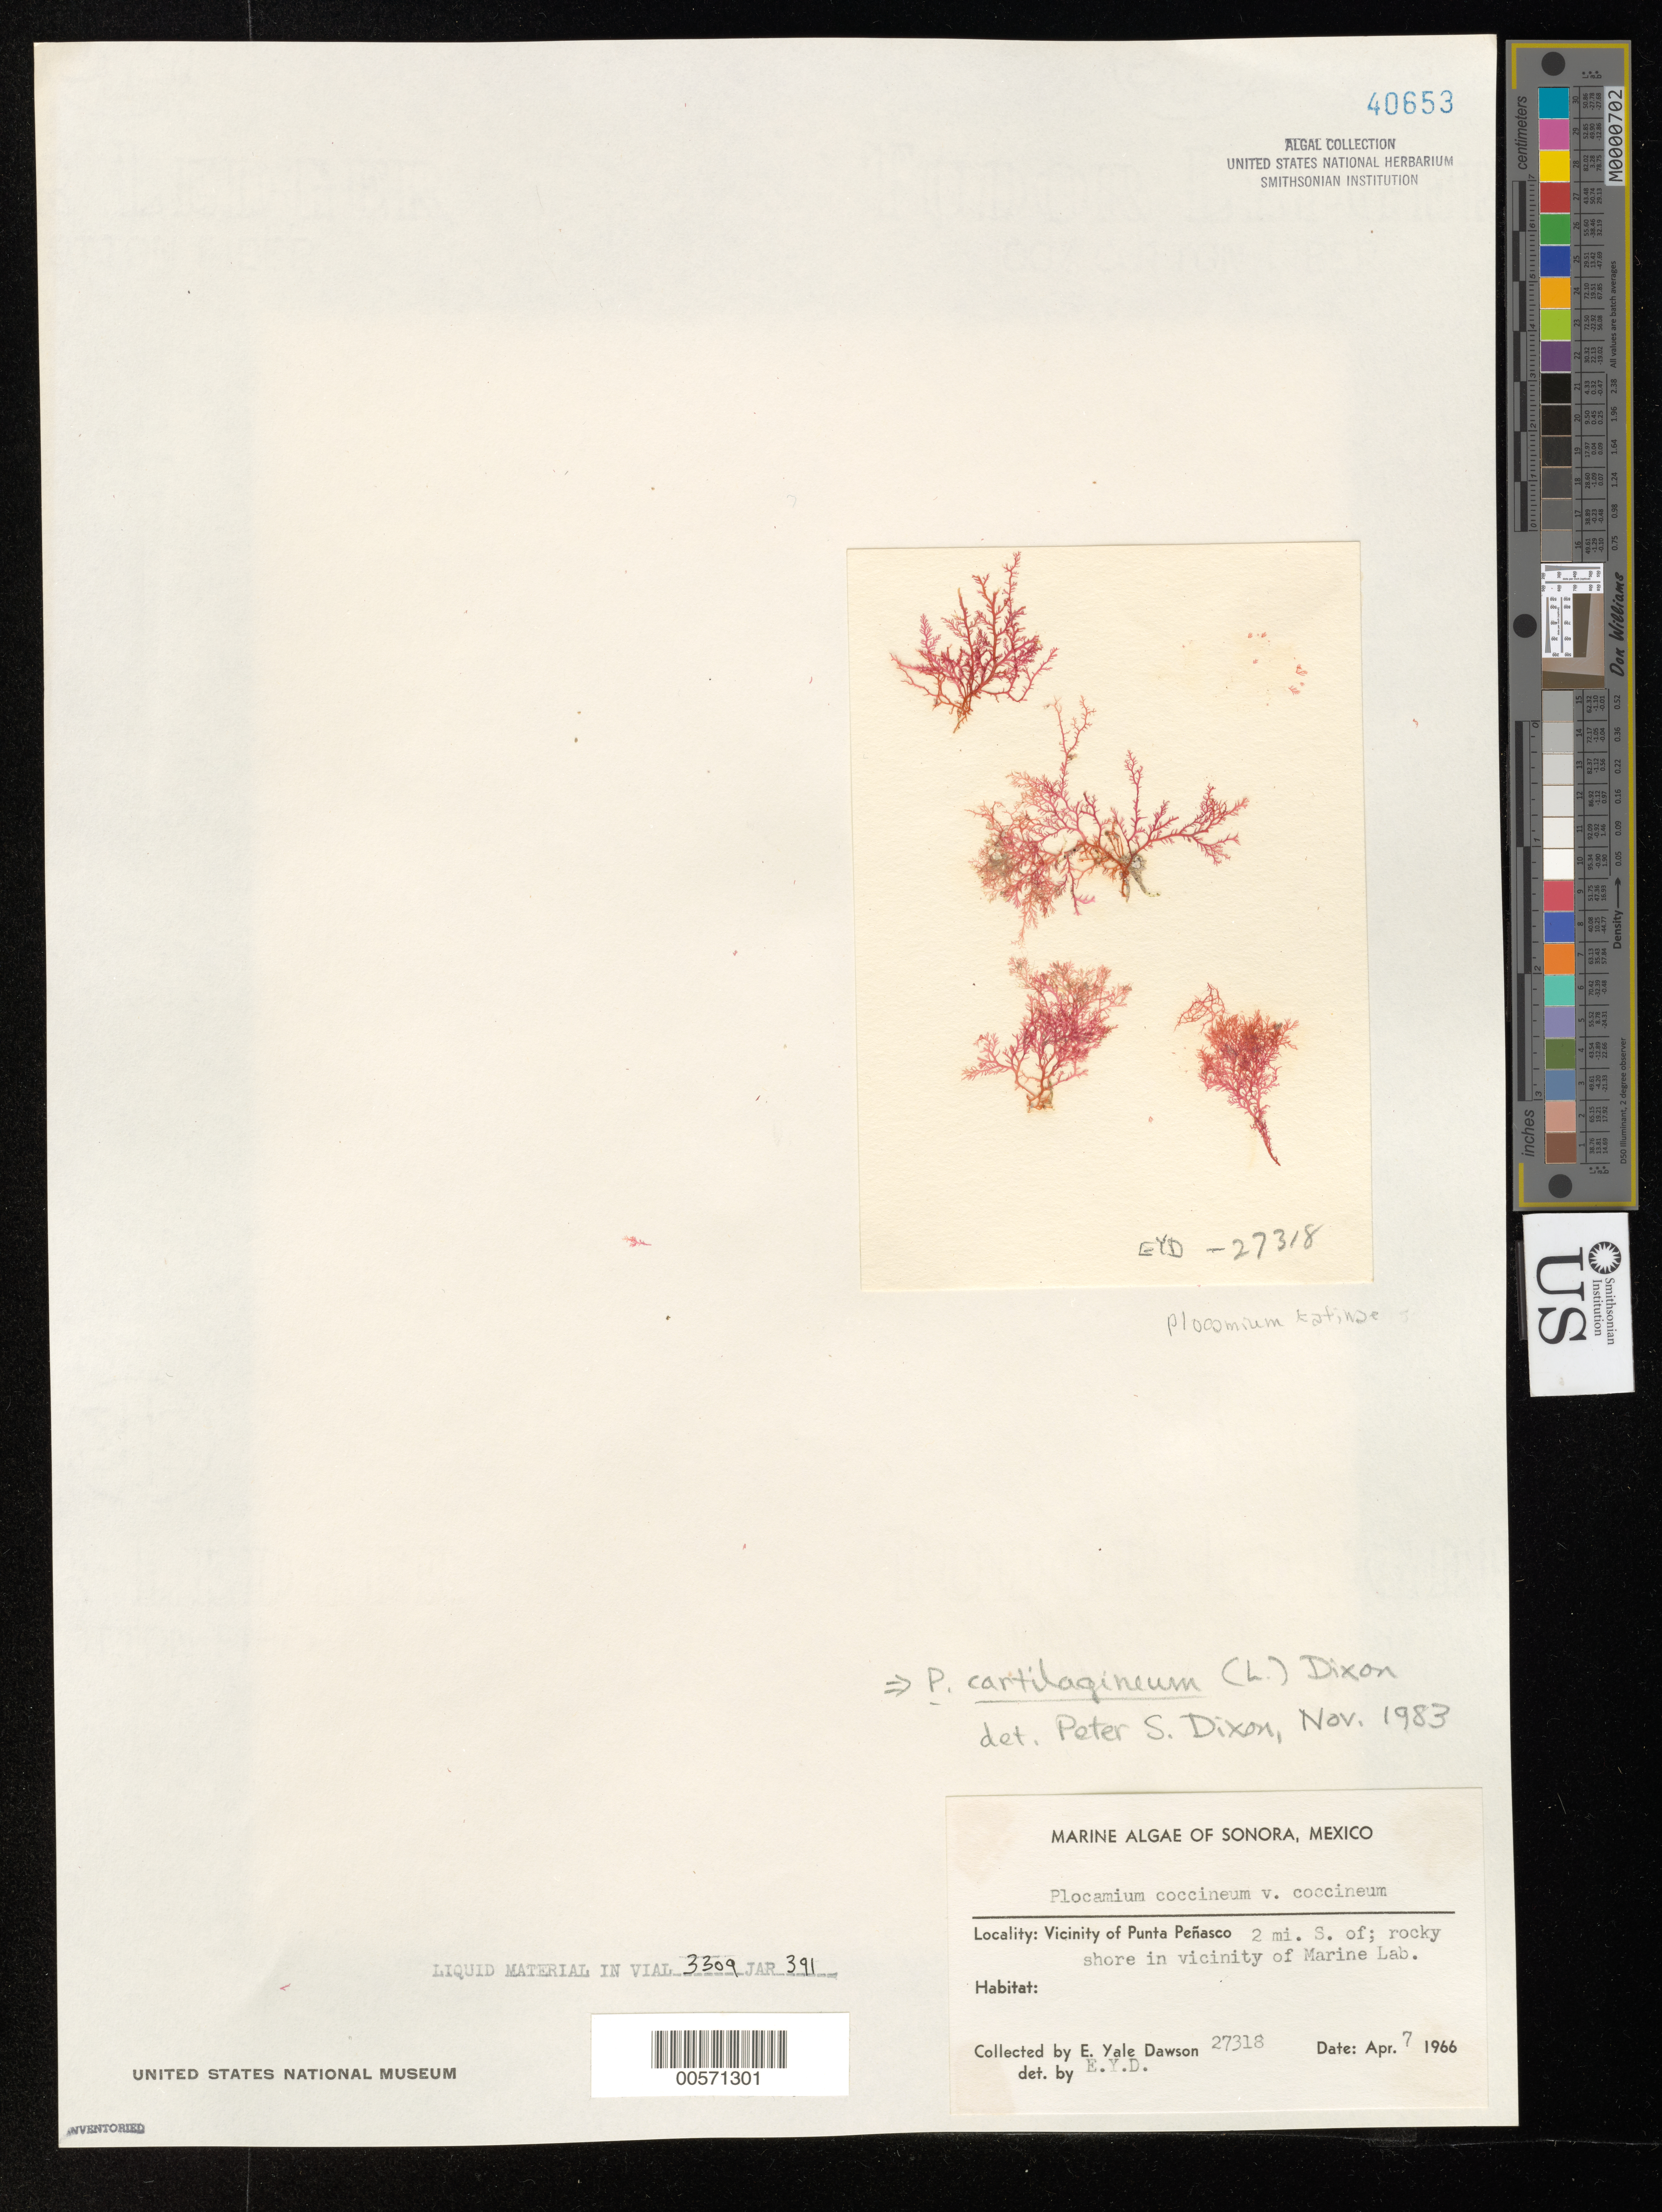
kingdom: Plantae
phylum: Rhodophyta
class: Florideophyceae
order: Plocamiales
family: Plocamiaceae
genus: Plocamium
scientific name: Plocamium cartilagineum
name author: (L.) P.S. Dixon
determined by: Dixon, P. S.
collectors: E. Y. Dawson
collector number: EYD 27318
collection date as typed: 07 Apr 1966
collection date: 1966-04-07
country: Mexico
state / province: Sonora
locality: Marine laboratory shore, 2 miles south of Punta Penasco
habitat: rocky shore in vicinity of Marine Lab.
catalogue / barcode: US 40653